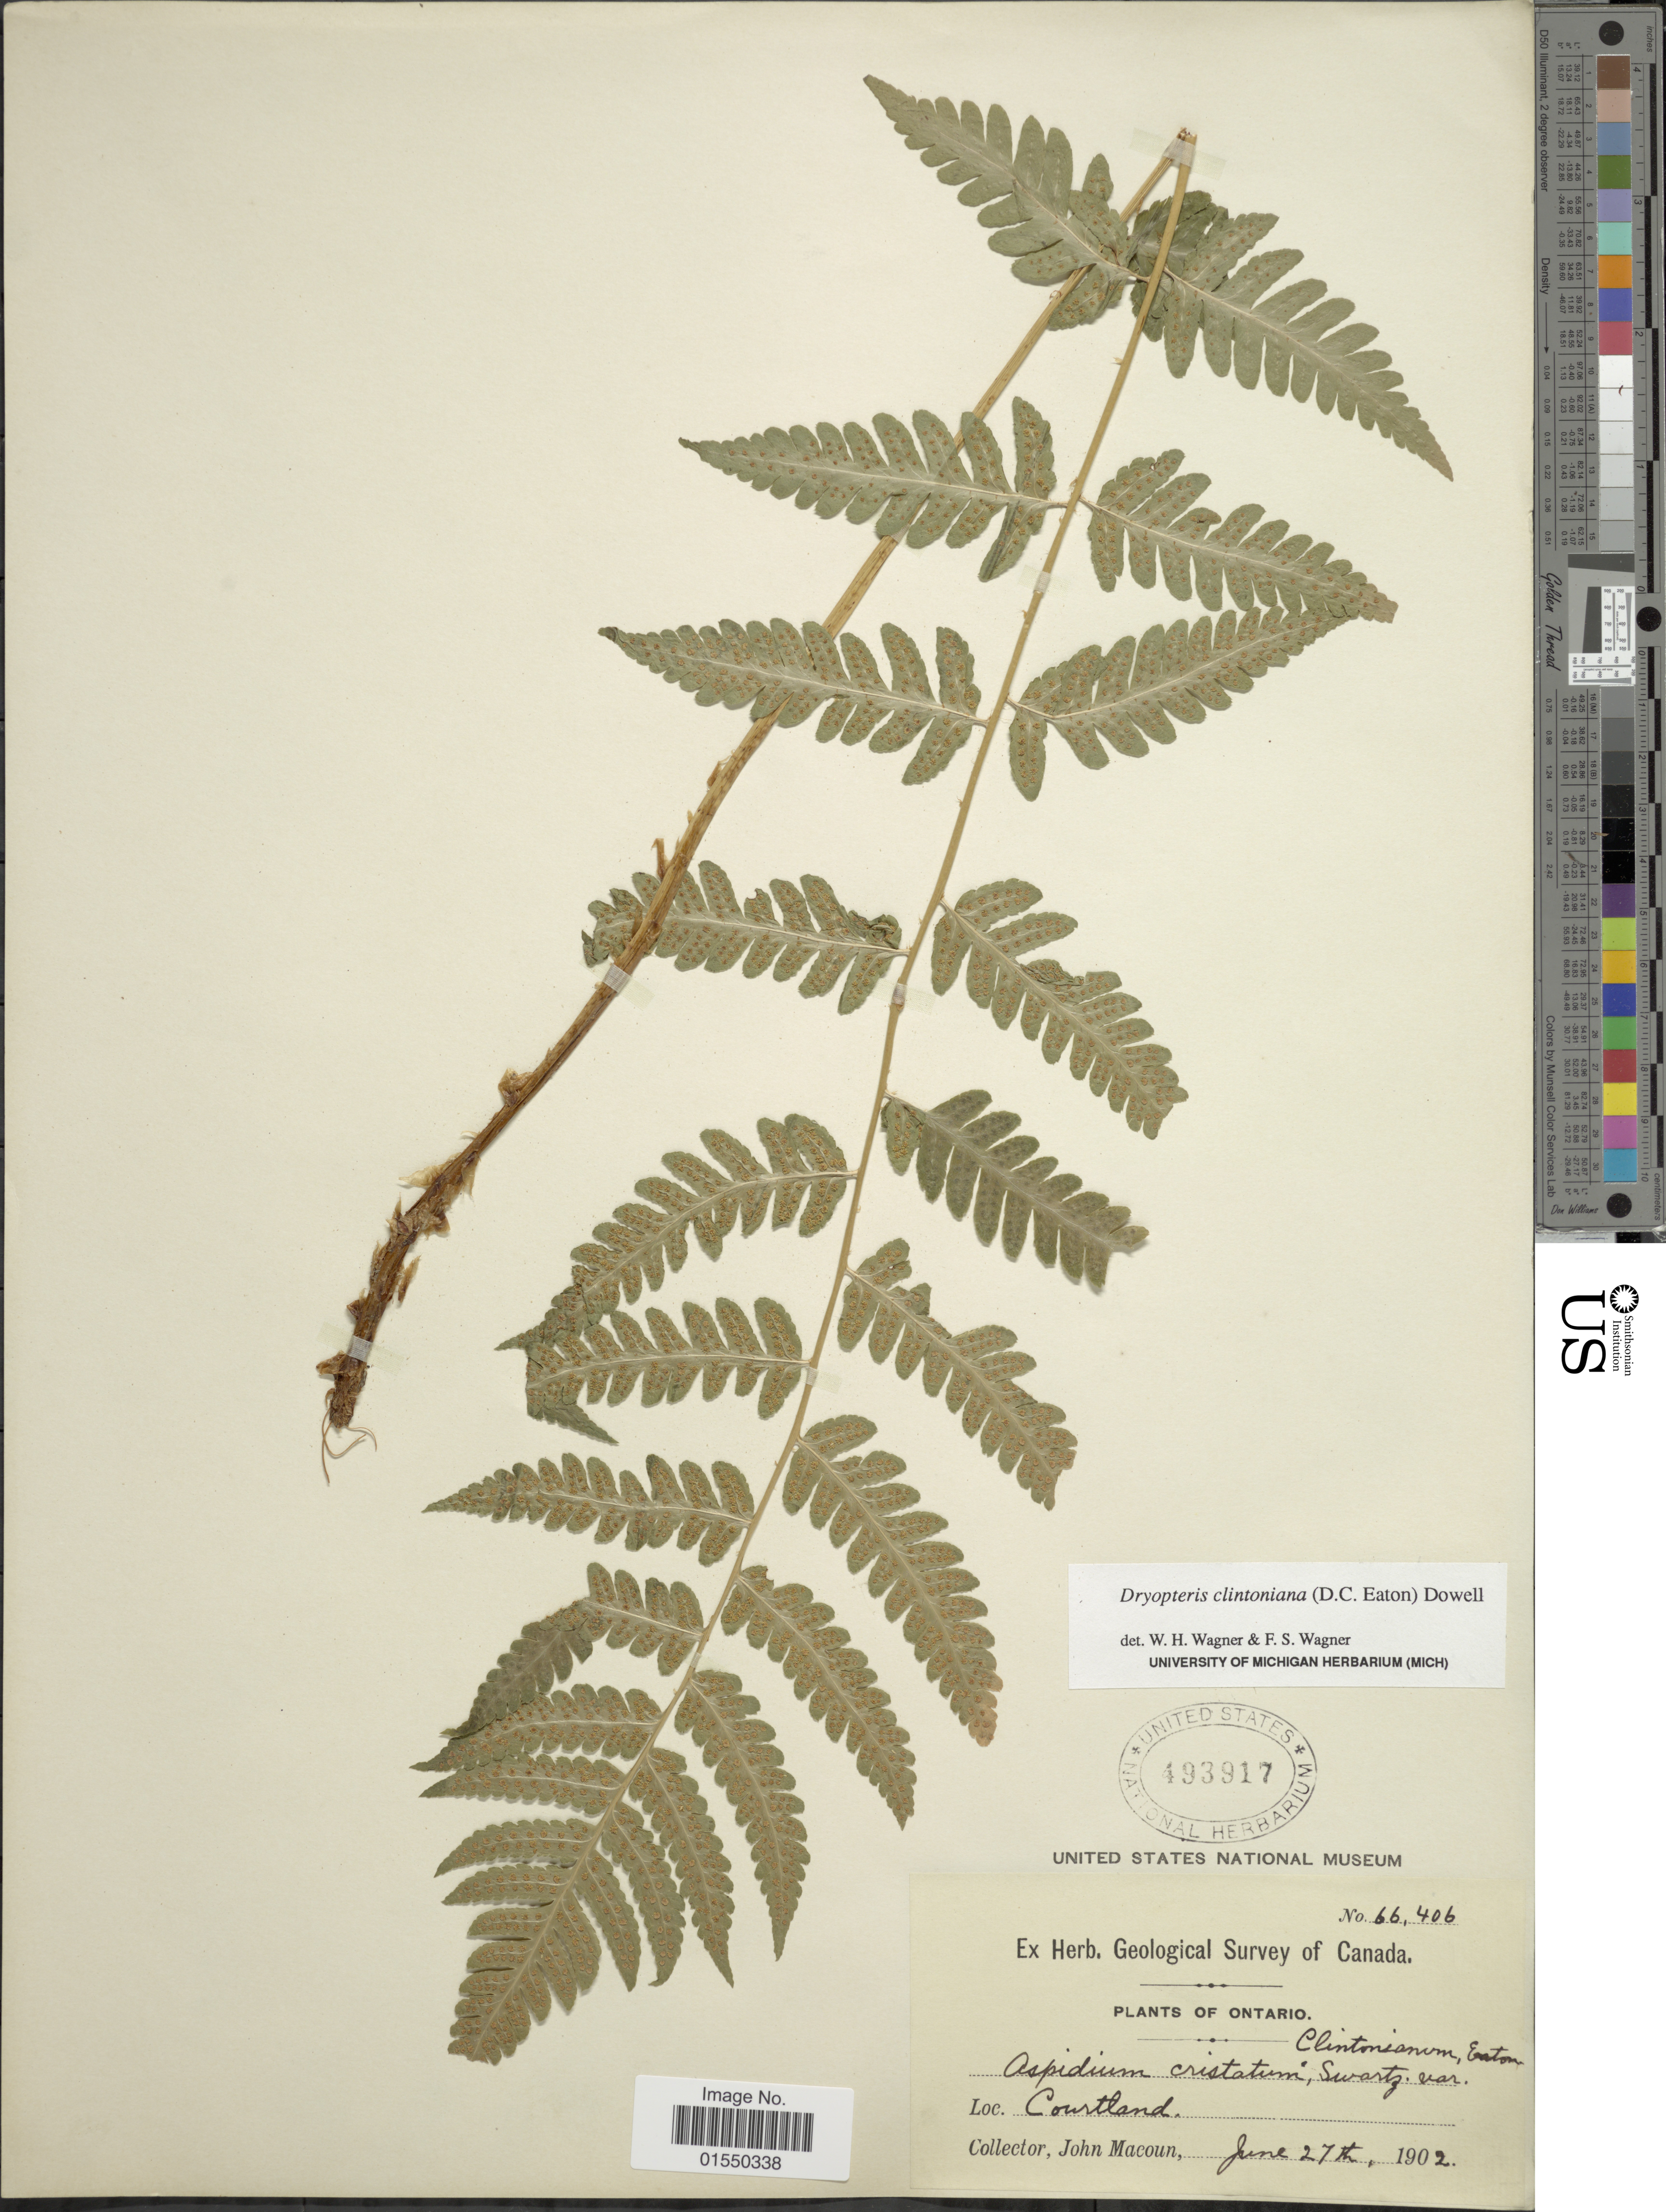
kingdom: Plantae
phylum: Tracheophyta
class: Polypodiopsida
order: Polypodiales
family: Dryopteridaceae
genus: Dryopteris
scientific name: Dryopteris clintoniana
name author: (D.C. Eaton) Dowell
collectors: J. Macoun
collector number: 66406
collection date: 1902-06-27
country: Canada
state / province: Ontario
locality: Courtland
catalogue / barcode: US 493917